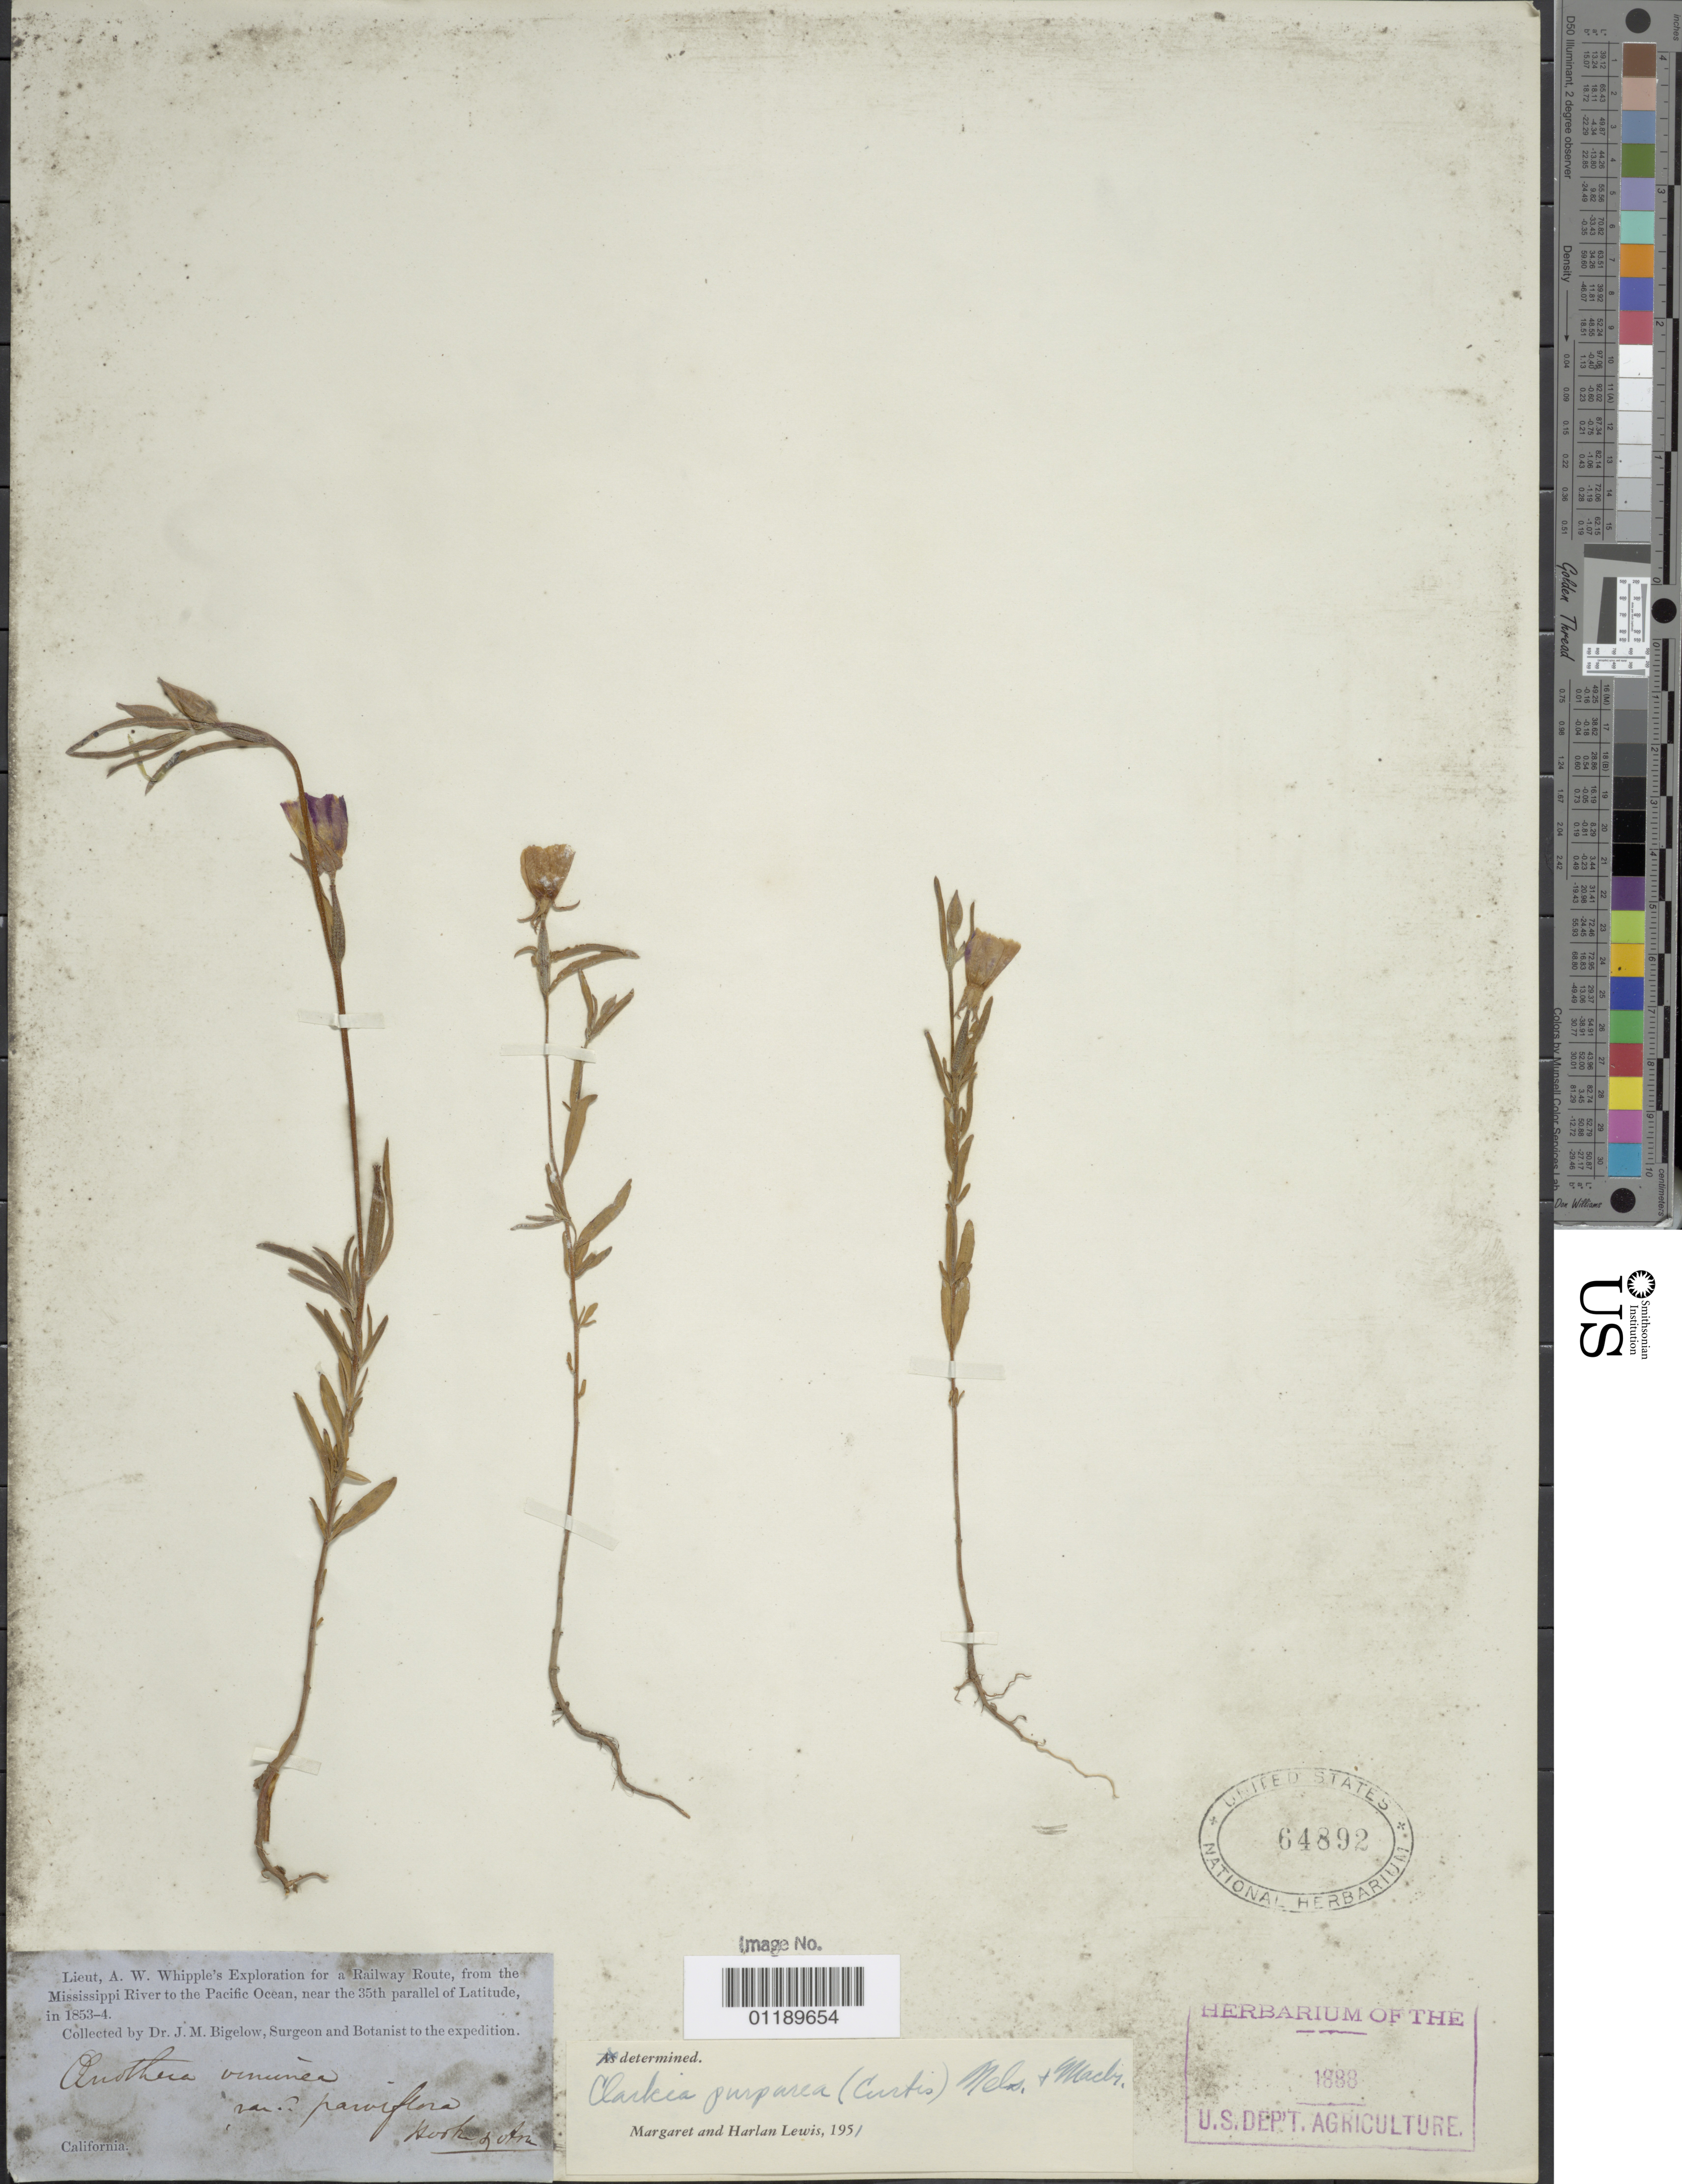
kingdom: Plantae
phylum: Tracheophyta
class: Magnoliopsida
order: Myrtales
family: Onagraceae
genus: Clarkia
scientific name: Clarkia purpurea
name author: (Curtis) A. Nelson & J.F. Macbr.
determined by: Lewis, --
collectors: J. M. Bigelow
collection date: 1853/1854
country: United States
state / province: California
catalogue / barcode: US 64892